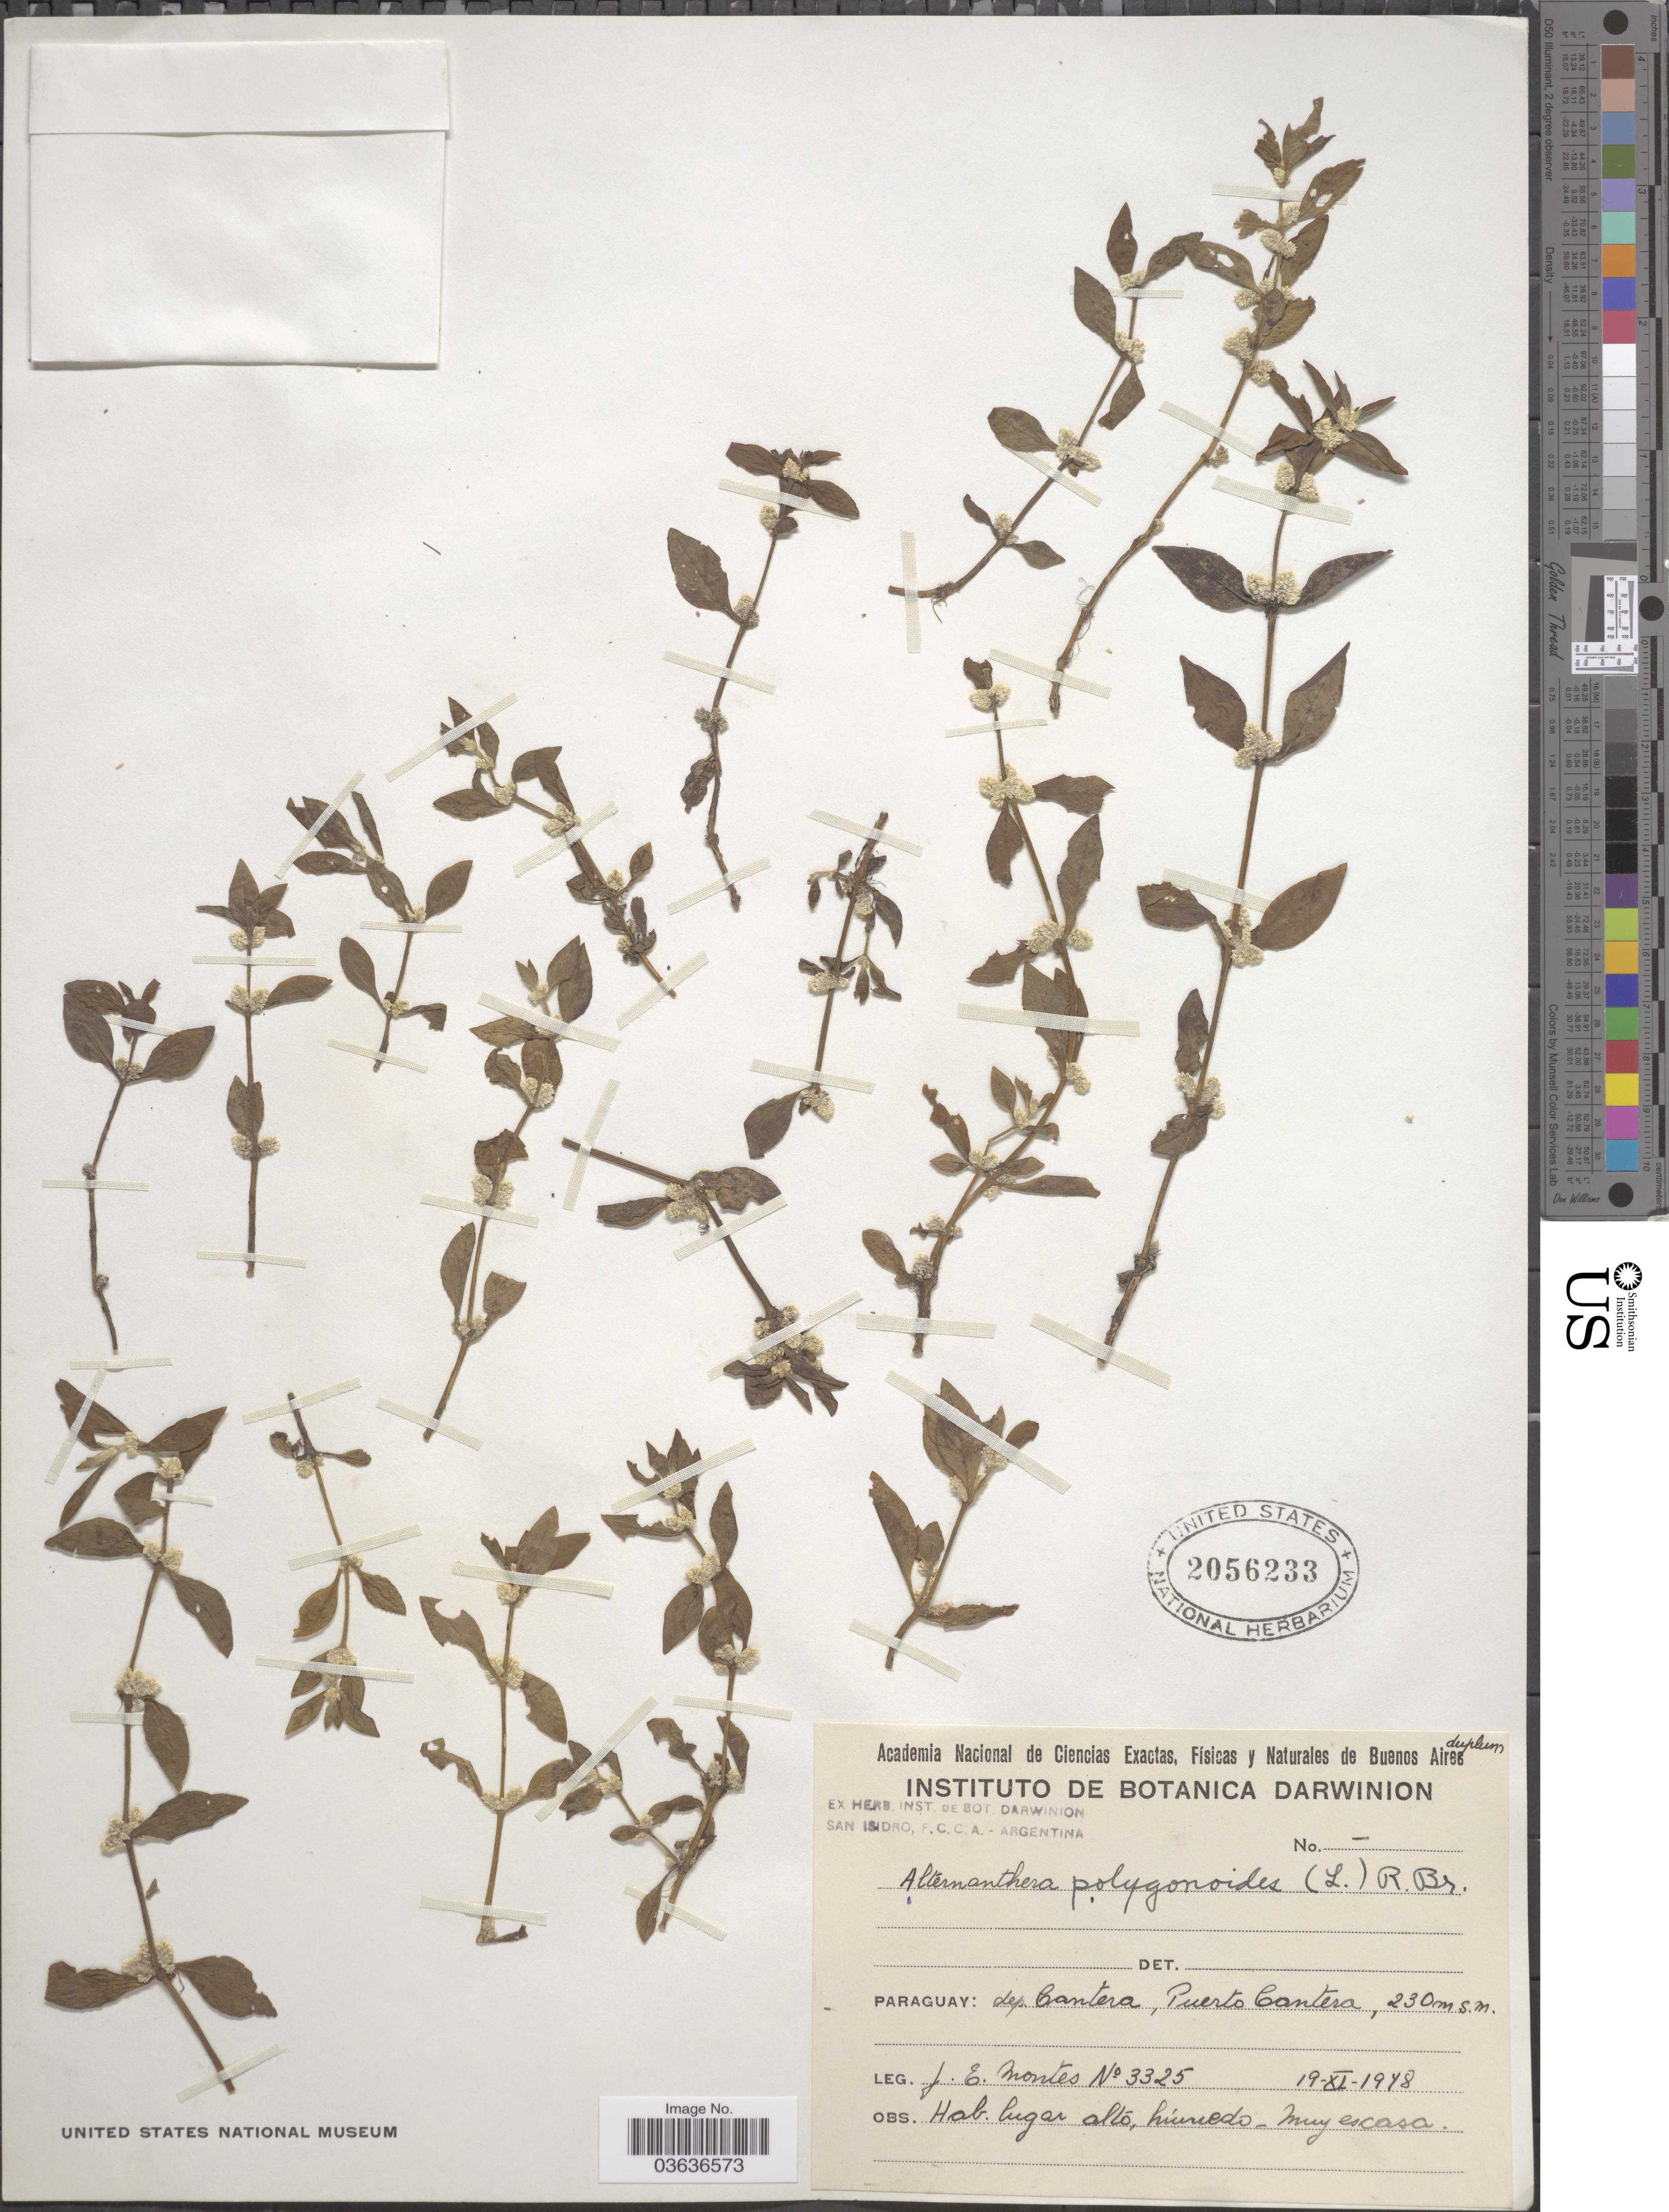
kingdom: Plantae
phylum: Tracheophyta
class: Magnoliopsida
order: Caryophyllales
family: Amaranthaceae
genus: Alternanthera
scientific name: Alternanthera polygonoides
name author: (L.) R. Br. ex Sweet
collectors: J. E. Montes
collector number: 3325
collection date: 1948-11-19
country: Paraguay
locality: Dep. Cantera, Puerto Cantera.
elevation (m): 230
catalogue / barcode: US 2056233